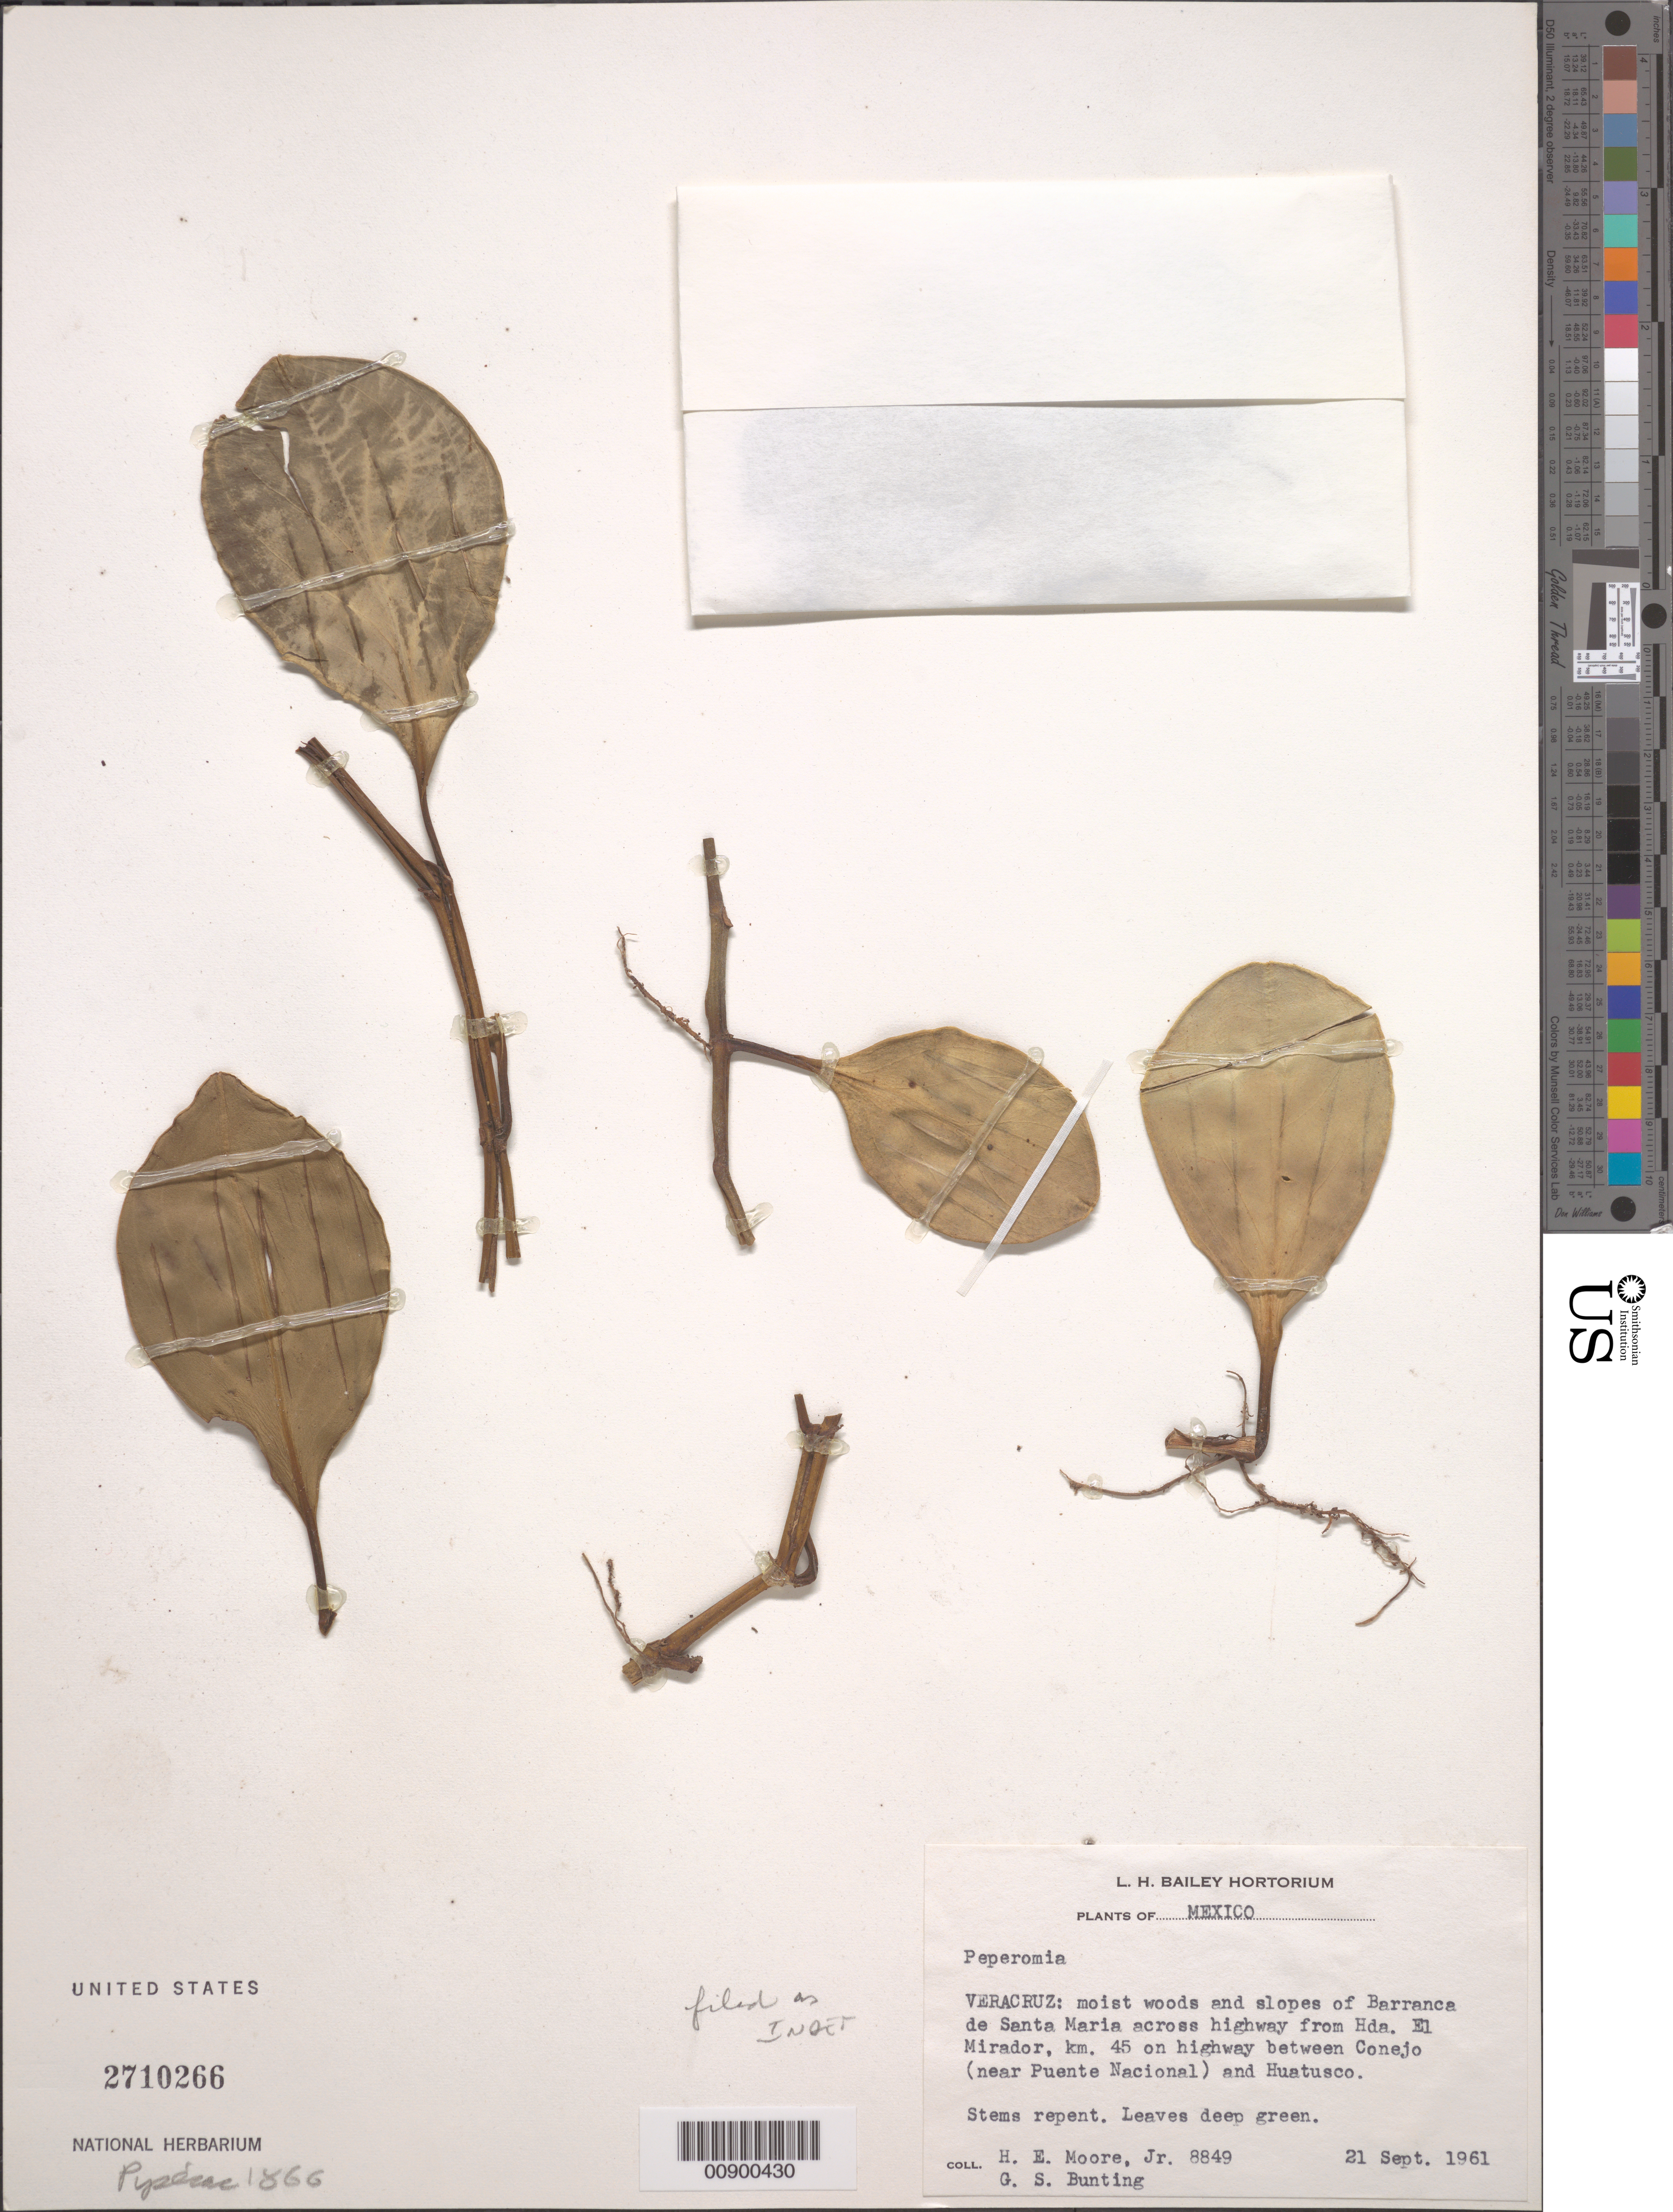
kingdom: Plantae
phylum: Tracheophyta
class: Magnoliopsida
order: Piperales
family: Piperaceae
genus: Peperomia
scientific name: Peperomia sp.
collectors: H. E. Moore & G. S. Bunting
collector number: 8849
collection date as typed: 21 Sep 1961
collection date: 1961-09-21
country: Mexico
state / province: Veracruz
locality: Veracruz: Barranca Santa Maria, across highway from Hda. El Mirador, km 45 on highway between Conejo (near Puente Nacional) and Huatusco.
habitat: Moist woods and slopes of Barranca.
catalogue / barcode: US 2710266